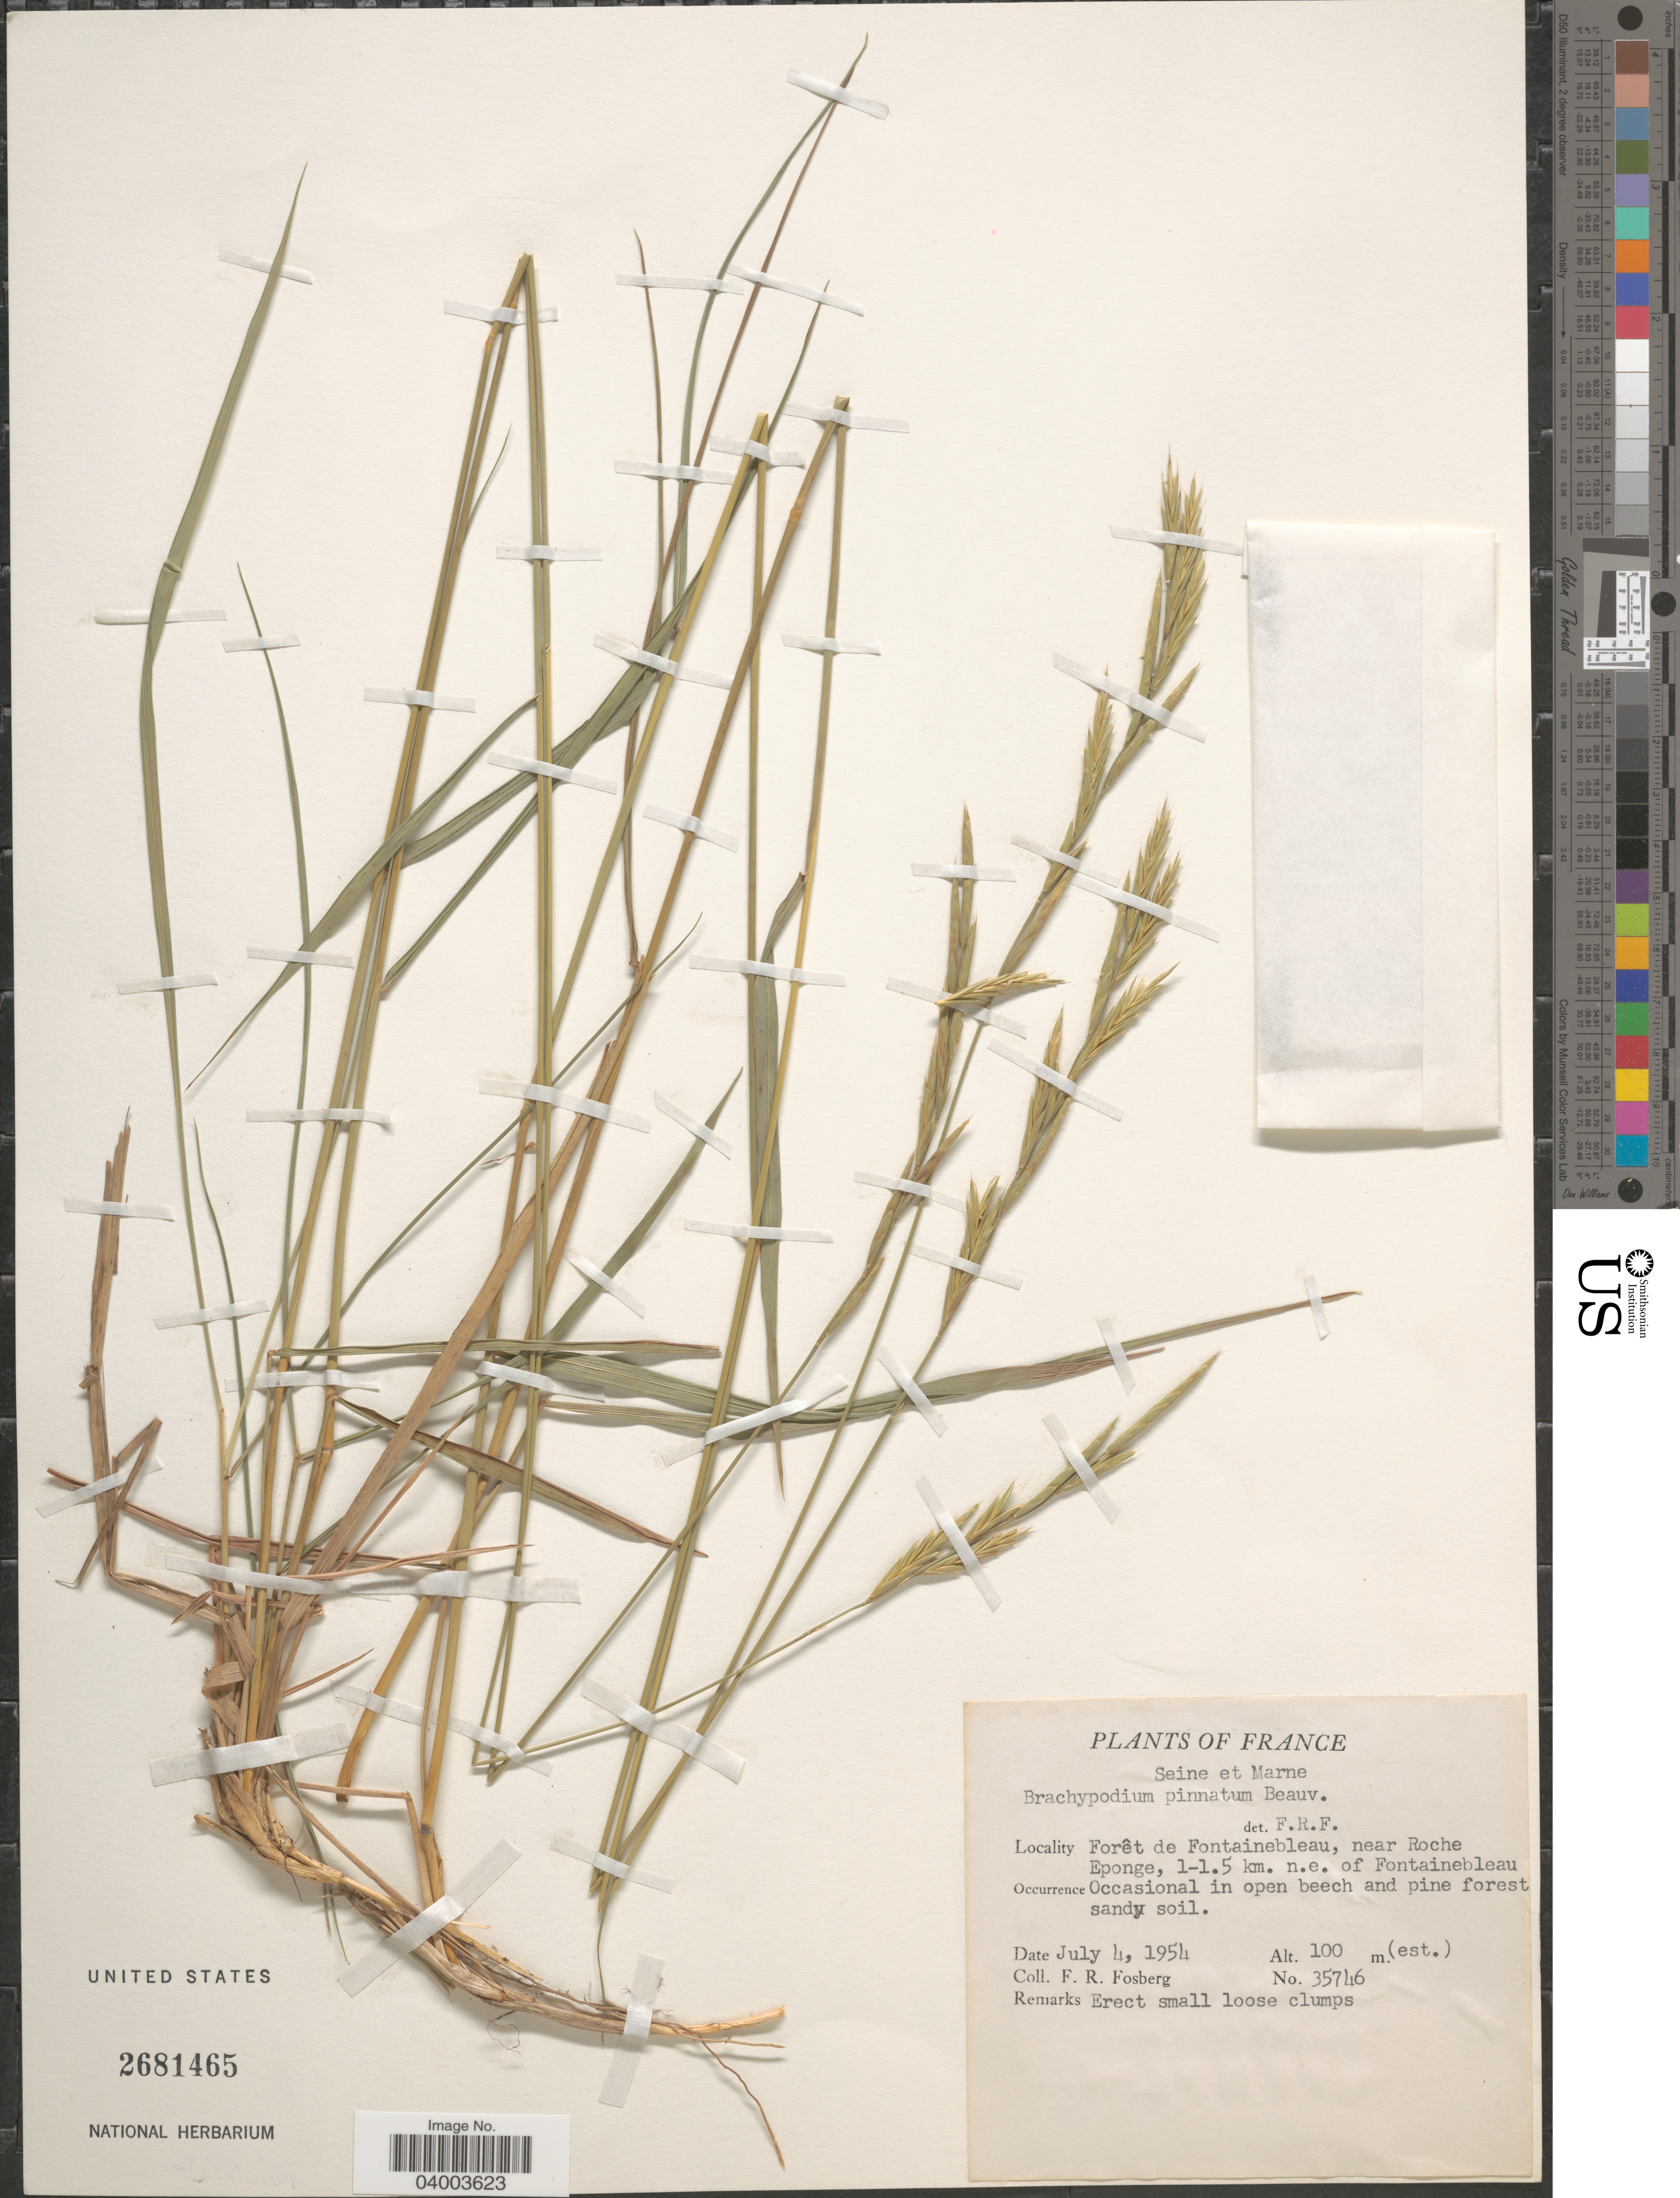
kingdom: Plantae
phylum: Tracheophyta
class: Liliopsida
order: Poales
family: Poaceae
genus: Brachypodium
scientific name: Brachypodium pinnatum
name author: (L.) P. Beauv.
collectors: F. R. Fosberg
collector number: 35746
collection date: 1954-07-04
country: France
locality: Seine et Marne. Forêt de Fontainbleau, near Roche Eponge, 1-1.5 km. n.e. of Fontainebleau.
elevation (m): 100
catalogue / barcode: US 2681465